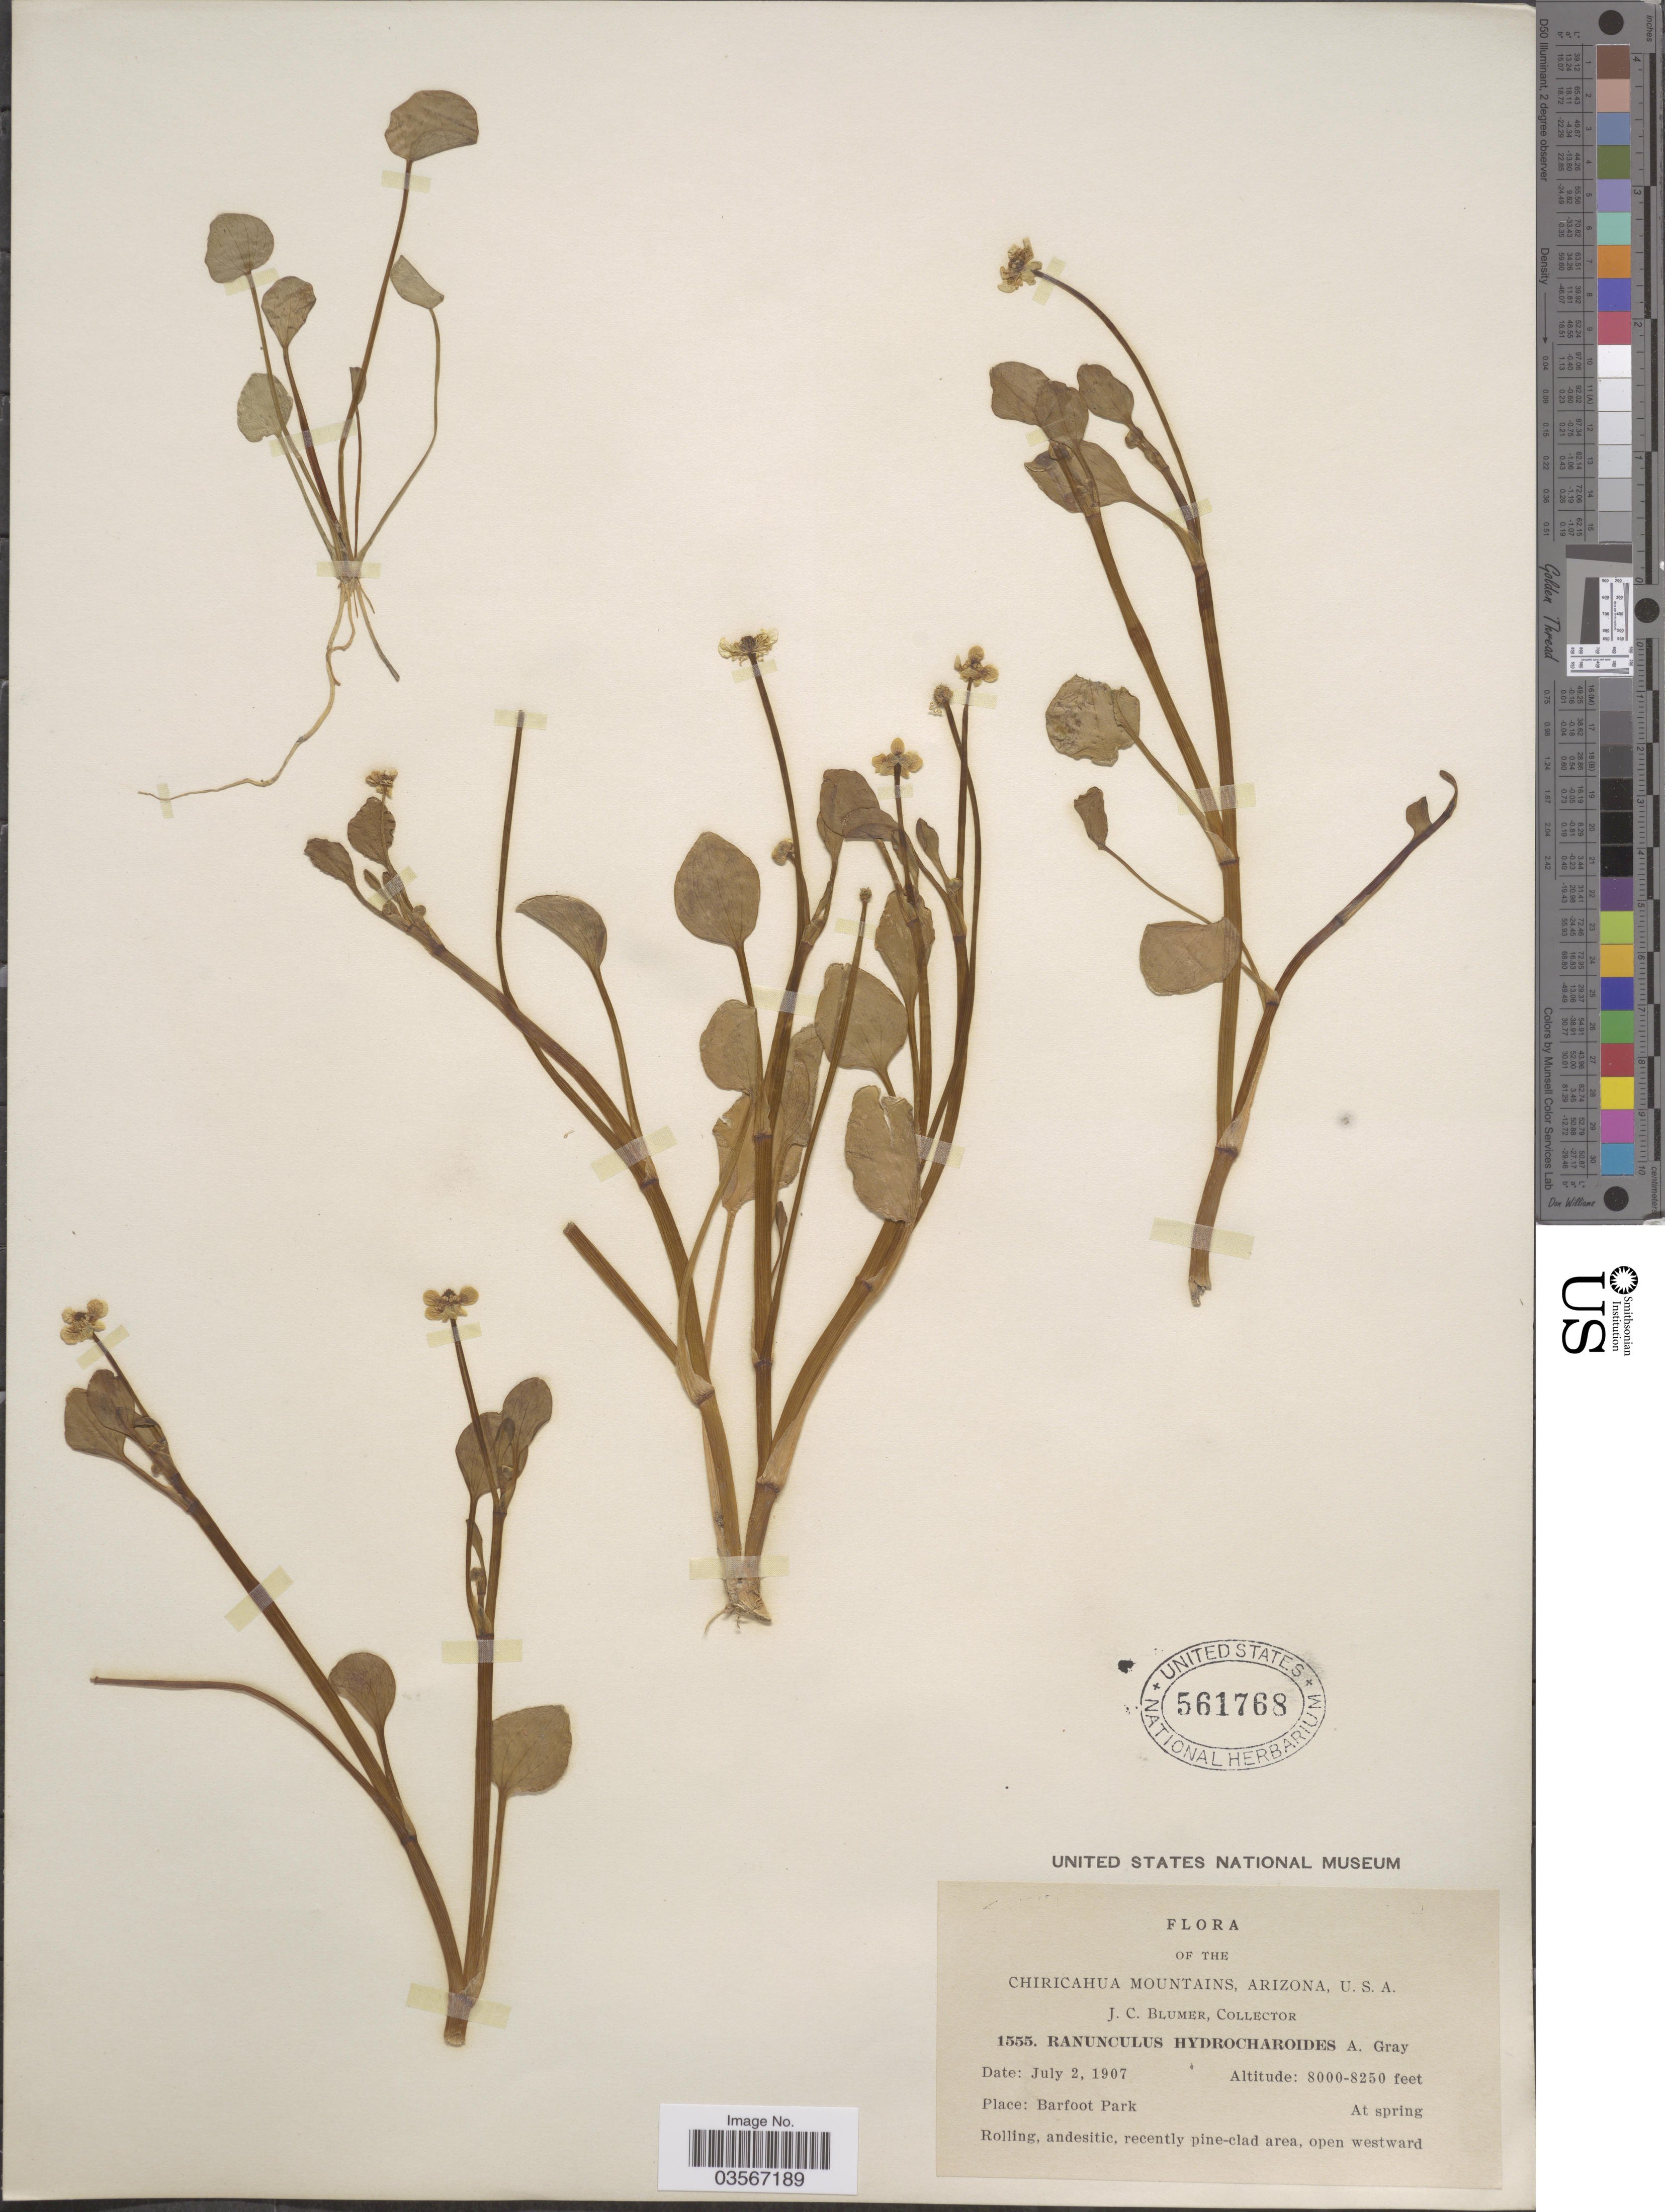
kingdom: Plantae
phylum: Tracheophyta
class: Magnoliopsida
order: Ranunculales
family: Ranunculaceae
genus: Ranunculus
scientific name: Ranunculus hydrocharoides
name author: A. Gray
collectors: J. C. Blumer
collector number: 1555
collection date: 1907-07-02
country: United States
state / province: Arizona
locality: Chiricahua Mountains, U.S.A. Barfoot Park.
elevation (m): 2438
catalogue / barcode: US 561768